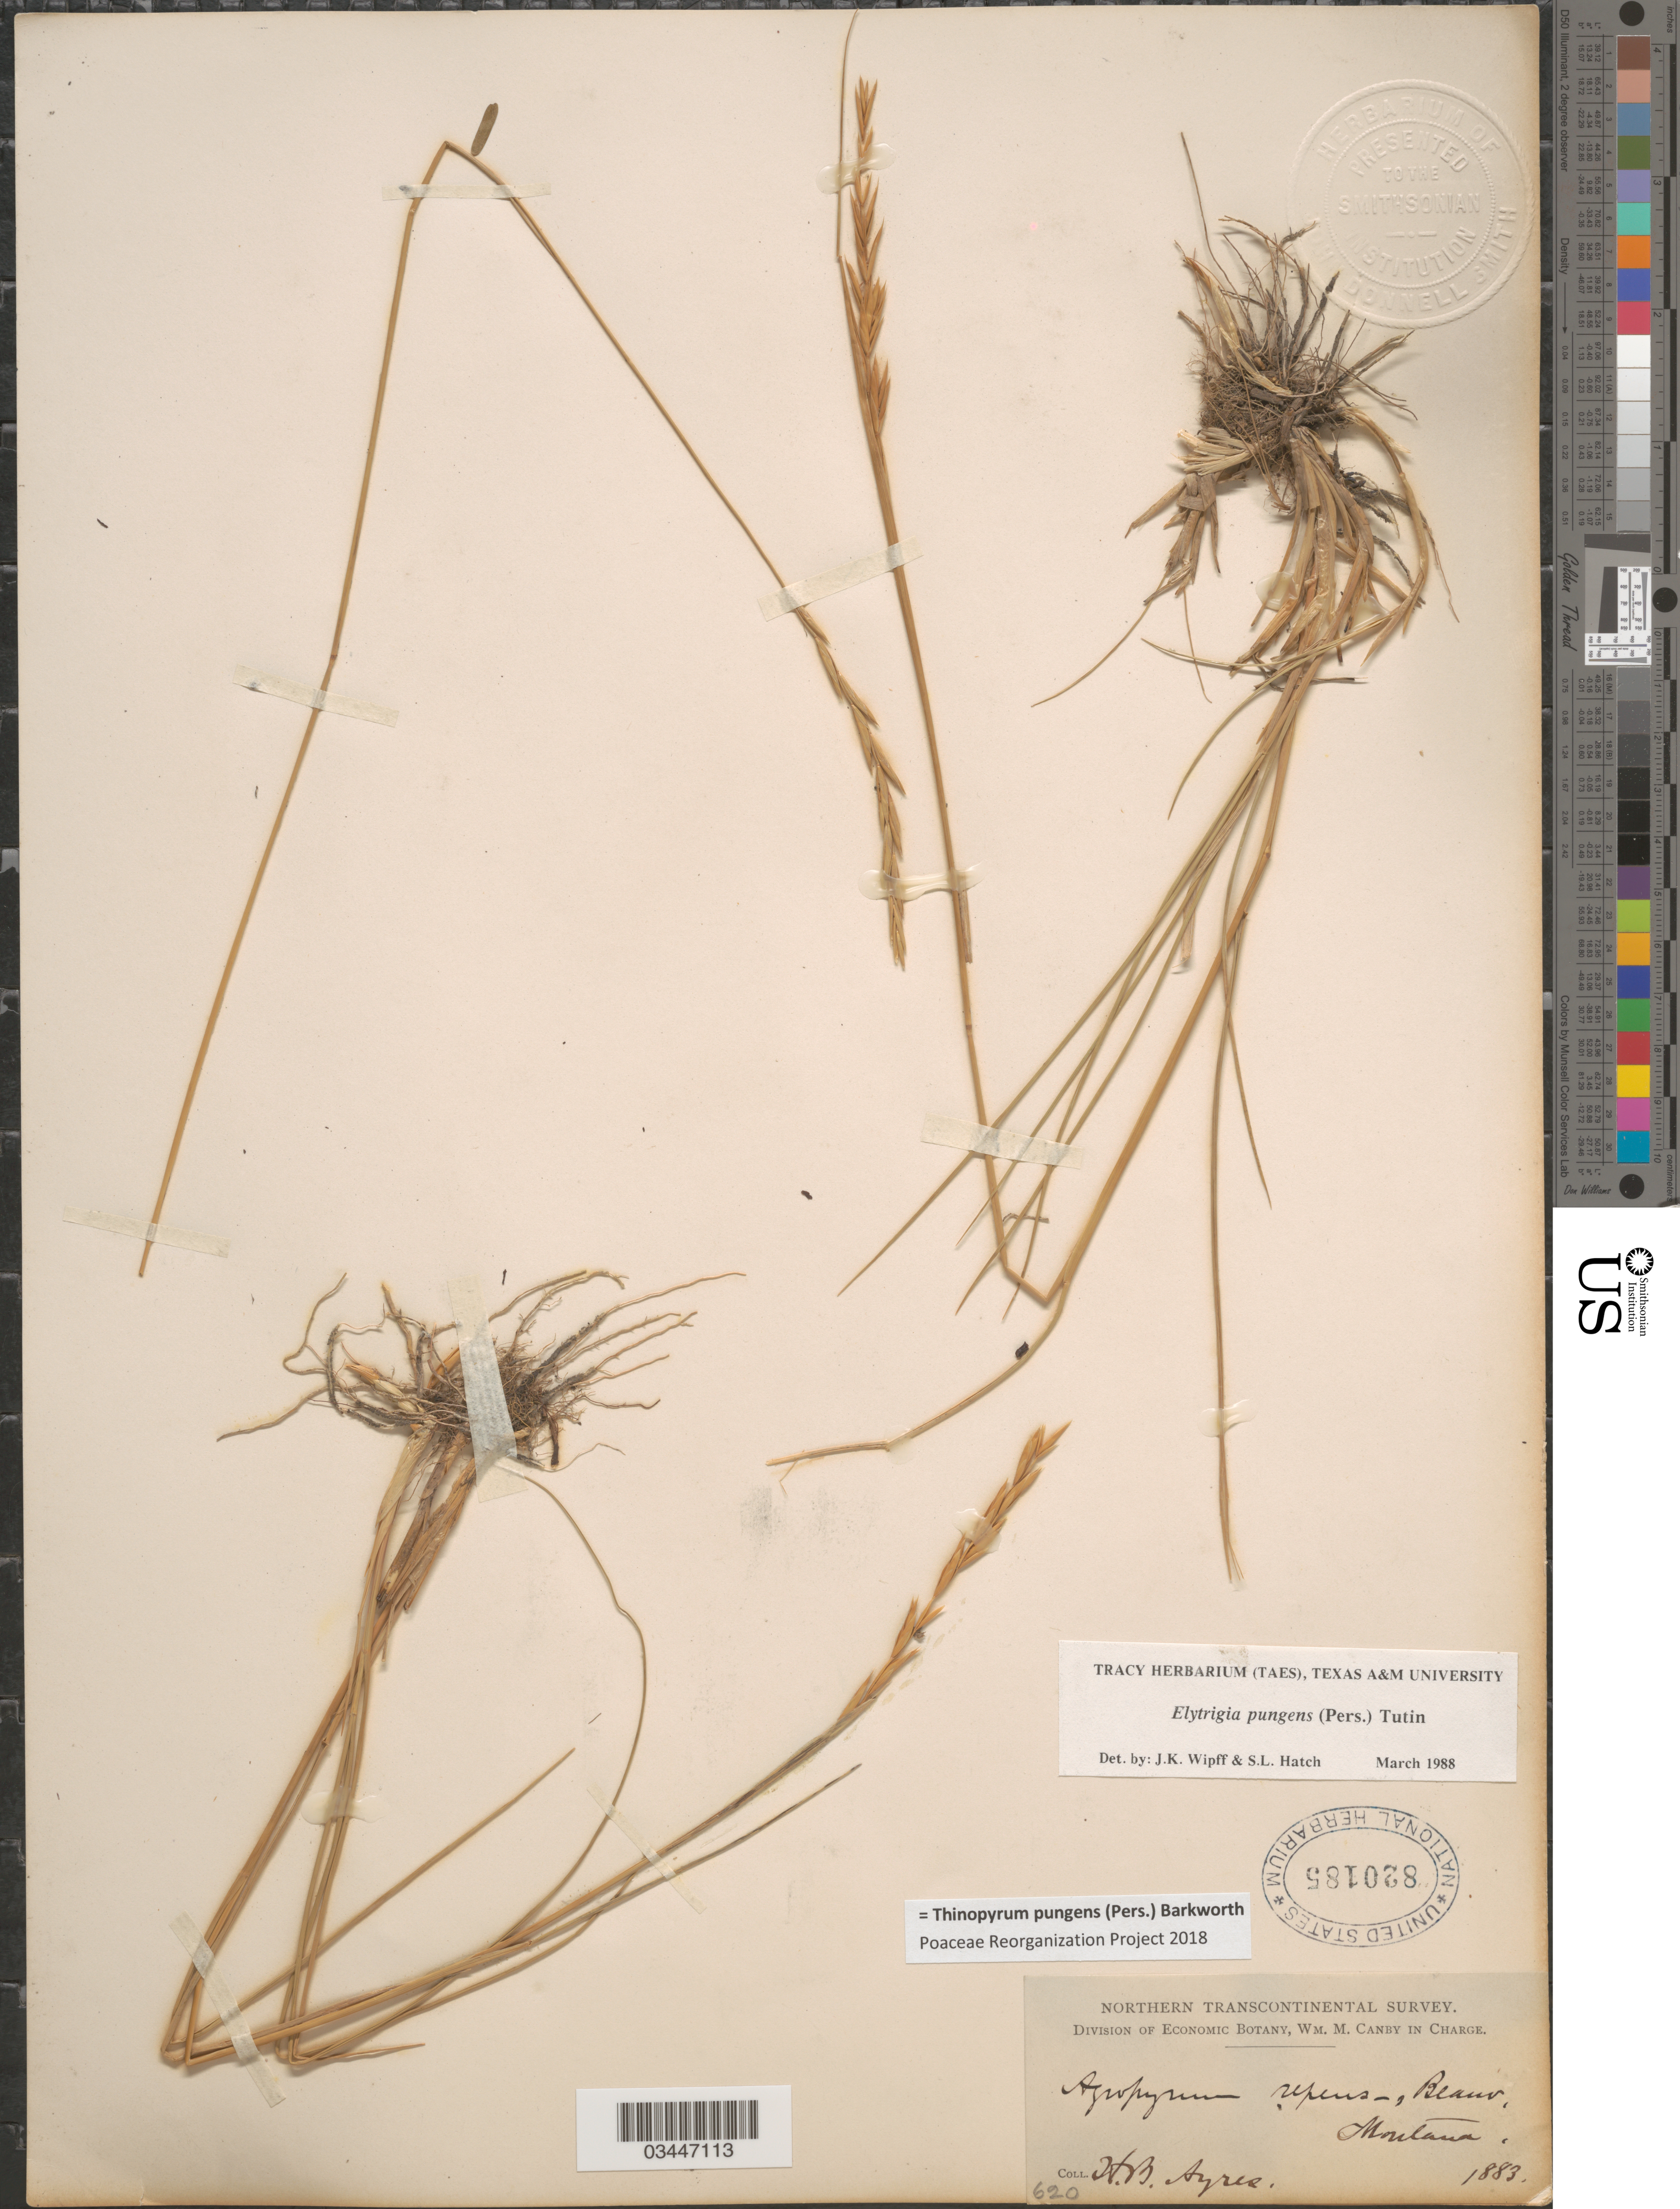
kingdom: Plantae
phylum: Tracheophyta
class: Liliopsida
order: Poales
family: Poaceae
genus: Thinopyrum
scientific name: Thinopyrum pungens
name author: (Pers.) Barkworth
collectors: H. Ayres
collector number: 620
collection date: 1883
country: United States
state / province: Montana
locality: Northern Transcontinental Survey.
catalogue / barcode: US 820185